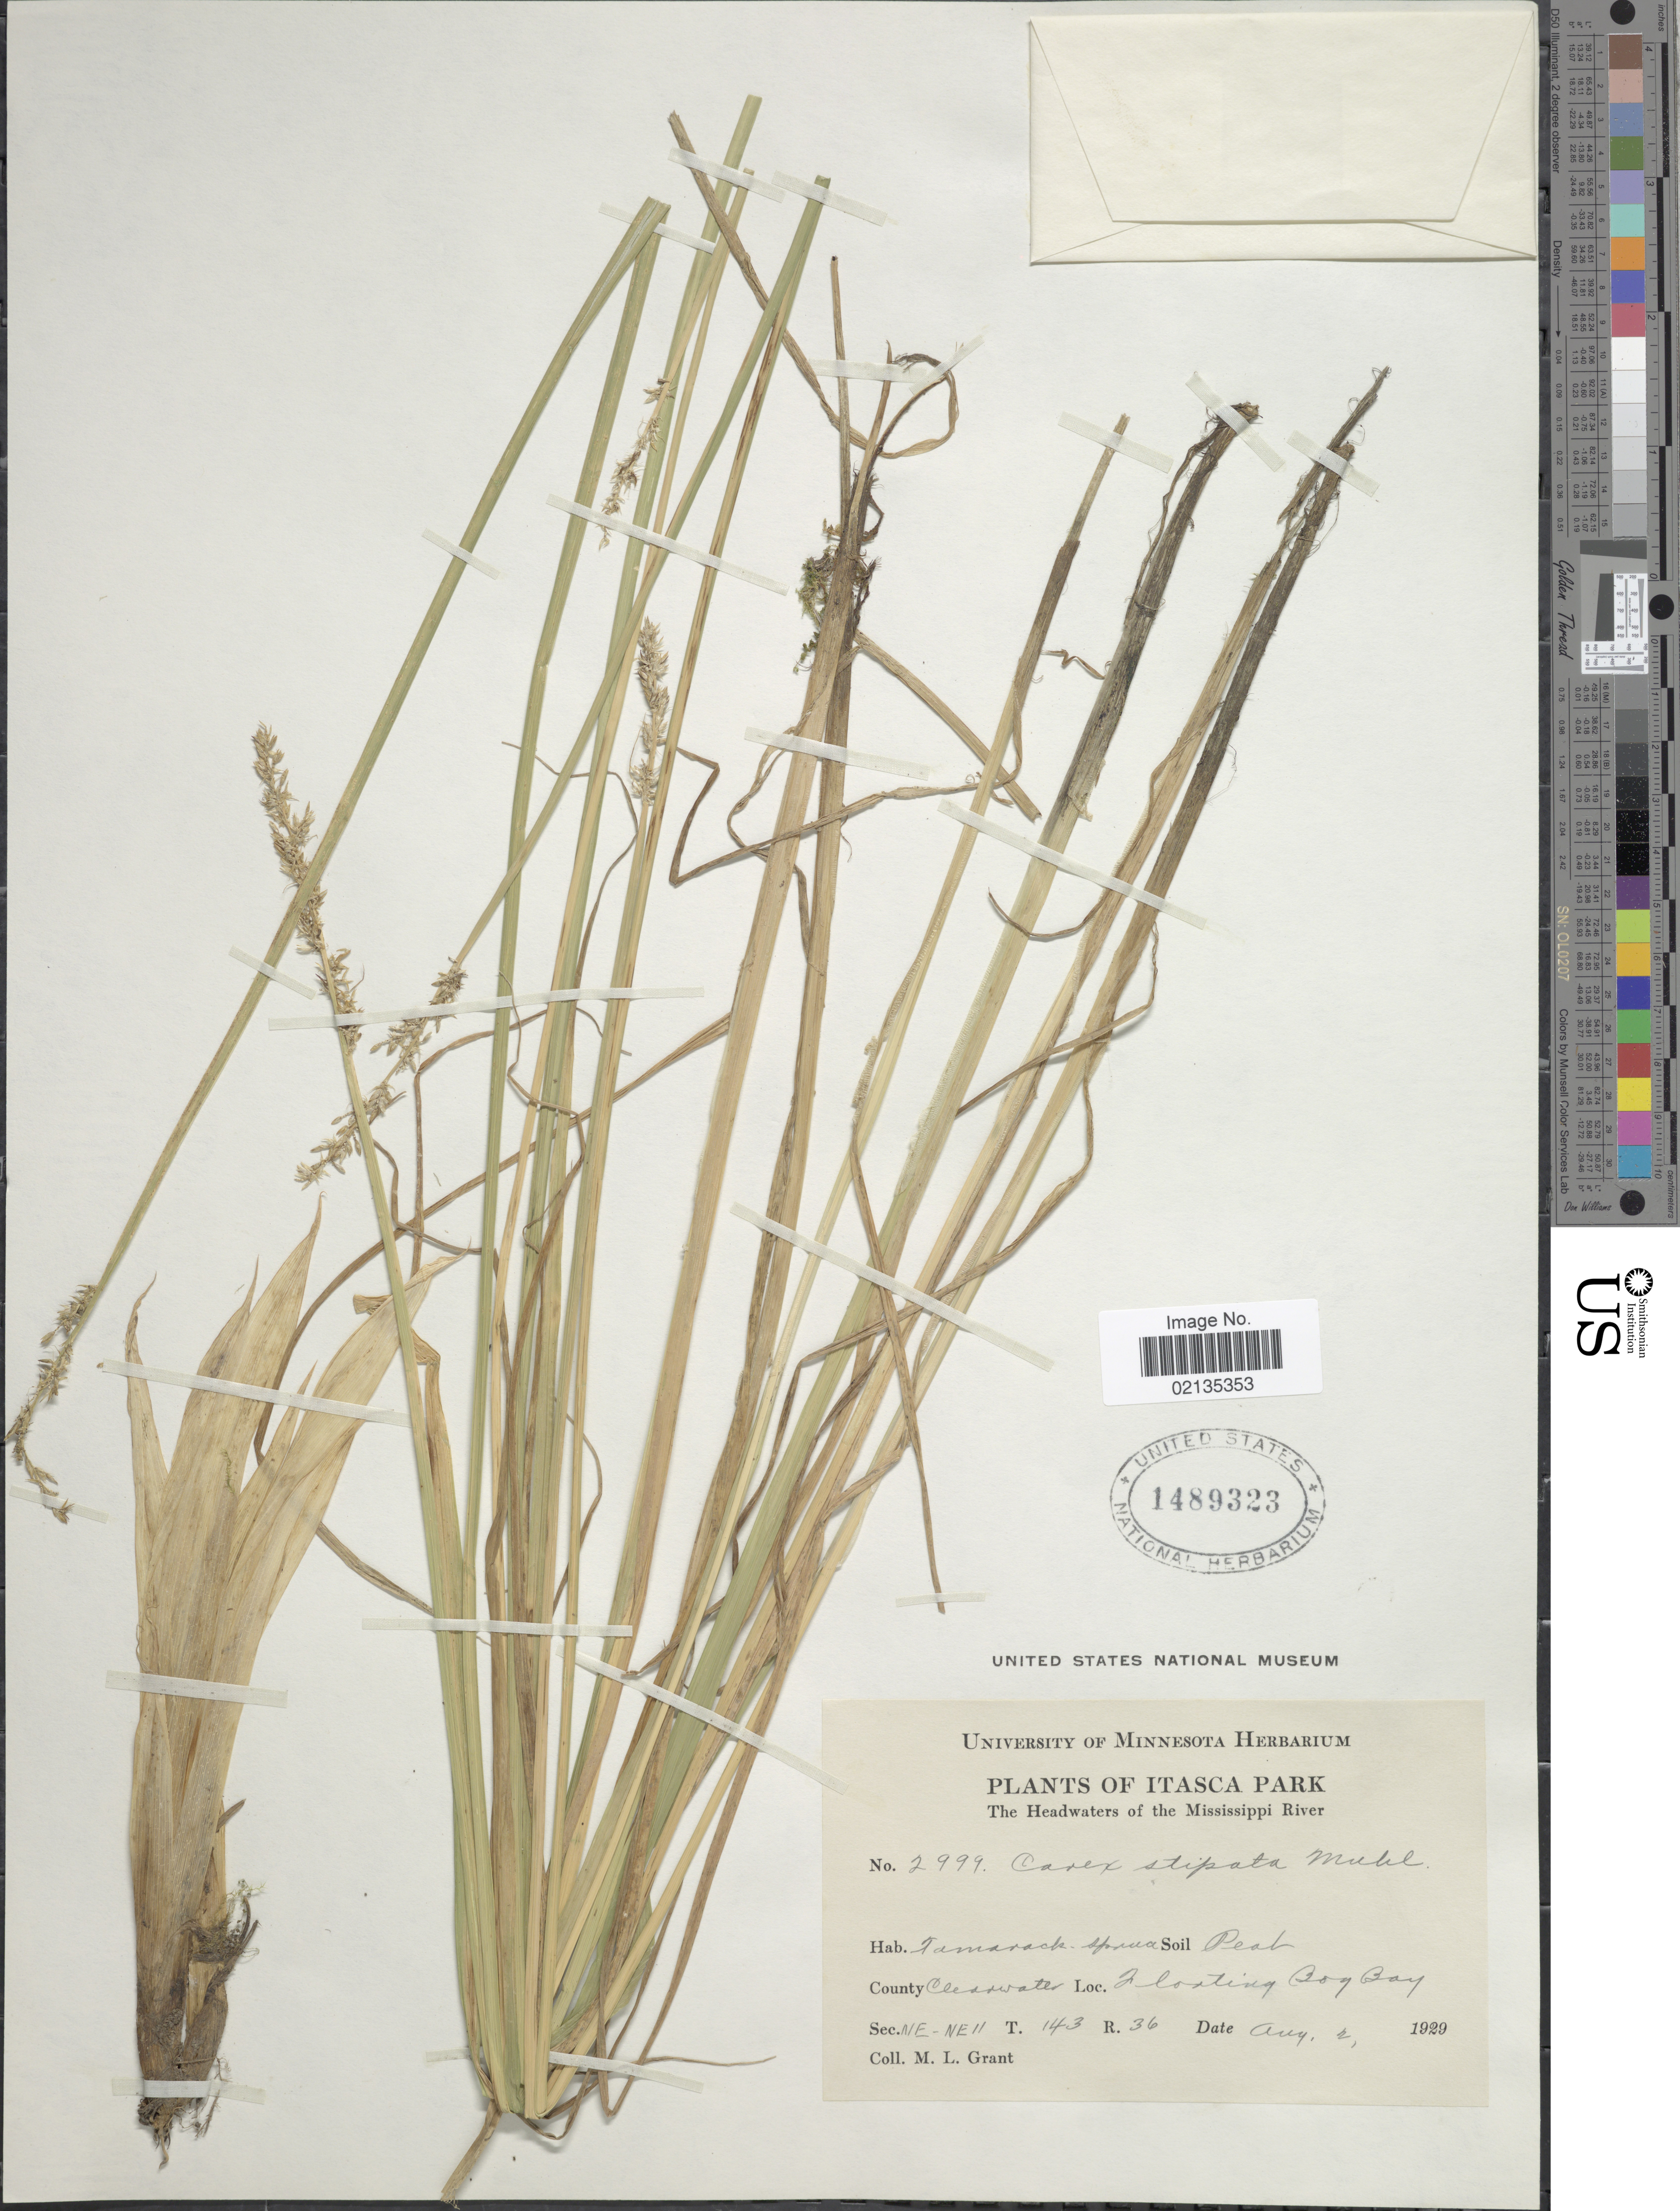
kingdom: Plantae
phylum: Tracheophyta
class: Liliopsida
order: Poales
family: Cyperaceae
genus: Carex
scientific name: Carex stipata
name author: Muhl. ex Willd.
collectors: M. L. Grant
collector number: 2999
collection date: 1929-08-02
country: United States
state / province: Minnesota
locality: Itasca Park, the headwaters of the Mississippi River, County Clearwater, floating Bog Bay, Sec. NE-NE11, T.143, R.36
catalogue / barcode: US 1489323